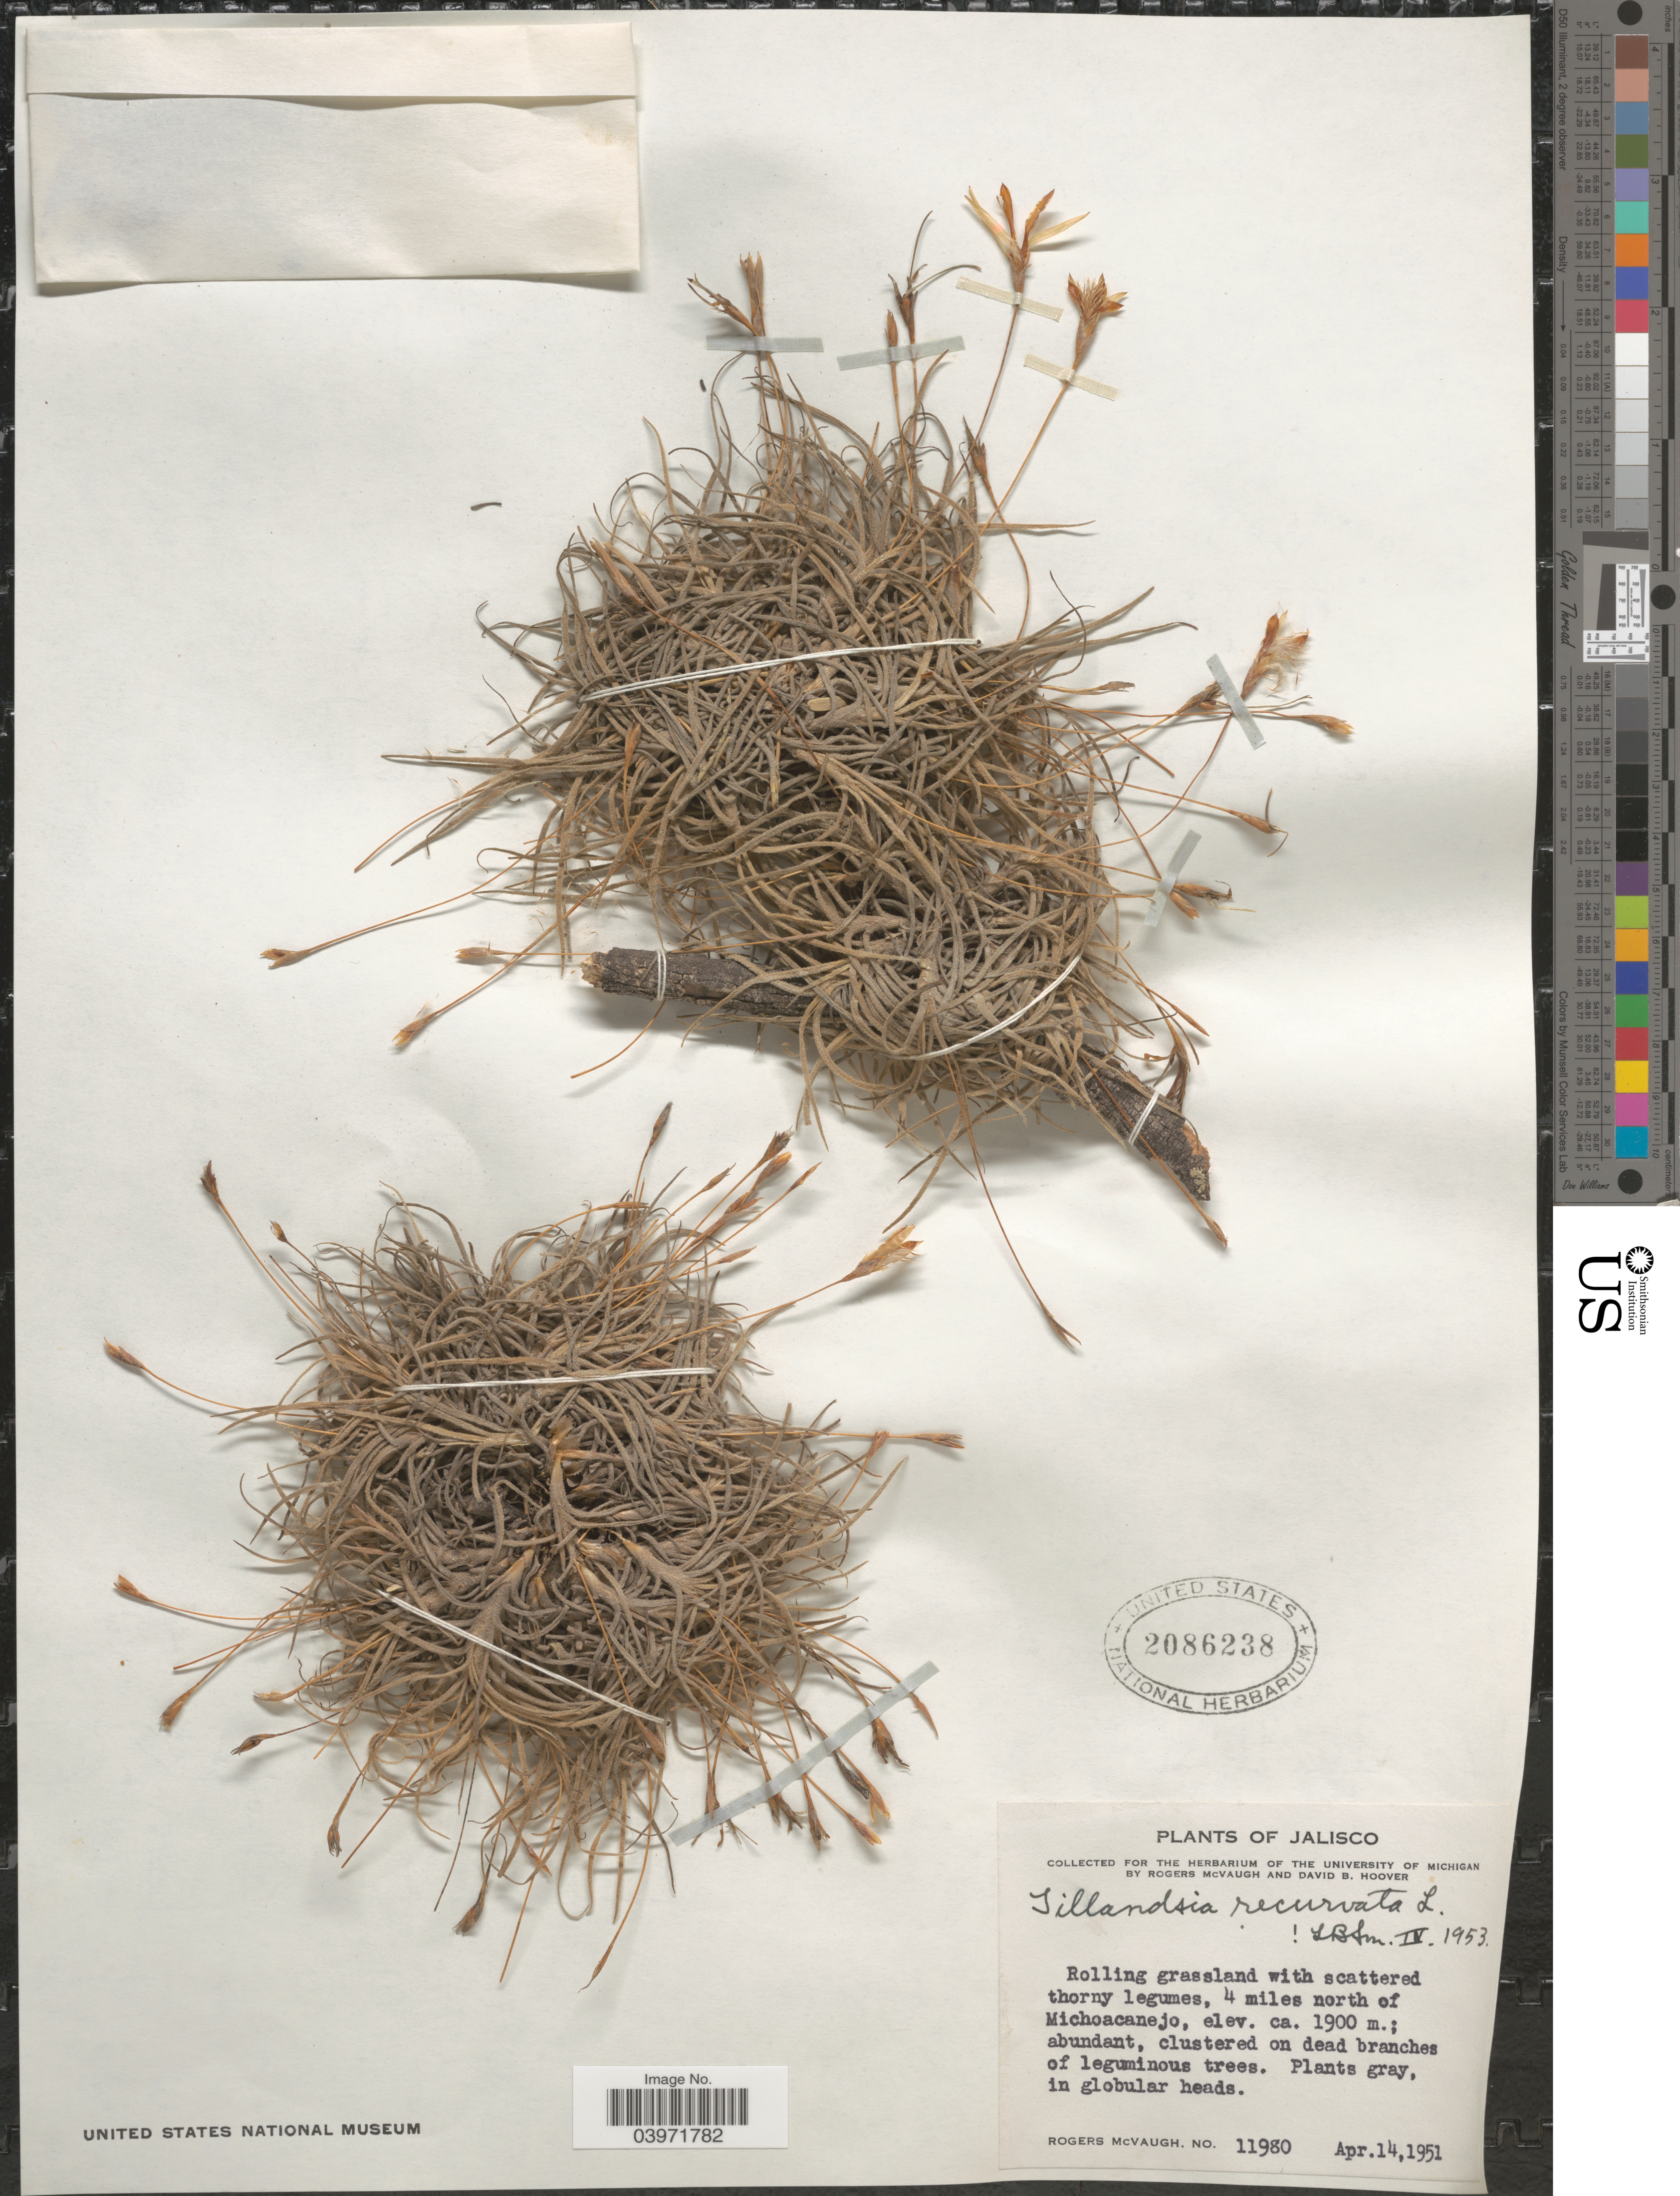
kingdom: Plantae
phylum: Tracheophyta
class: Liliopsida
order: Poales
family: Bromeliaceae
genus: Tillandsia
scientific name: Tillandsia recurvata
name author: L.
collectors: R. McVaugh & D. B. Hoover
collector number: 11980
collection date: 1951-10-14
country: Mexico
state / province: Jalisco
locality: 4 miles north of Michoacanejo.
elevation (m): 1900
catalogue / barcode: US 2086238